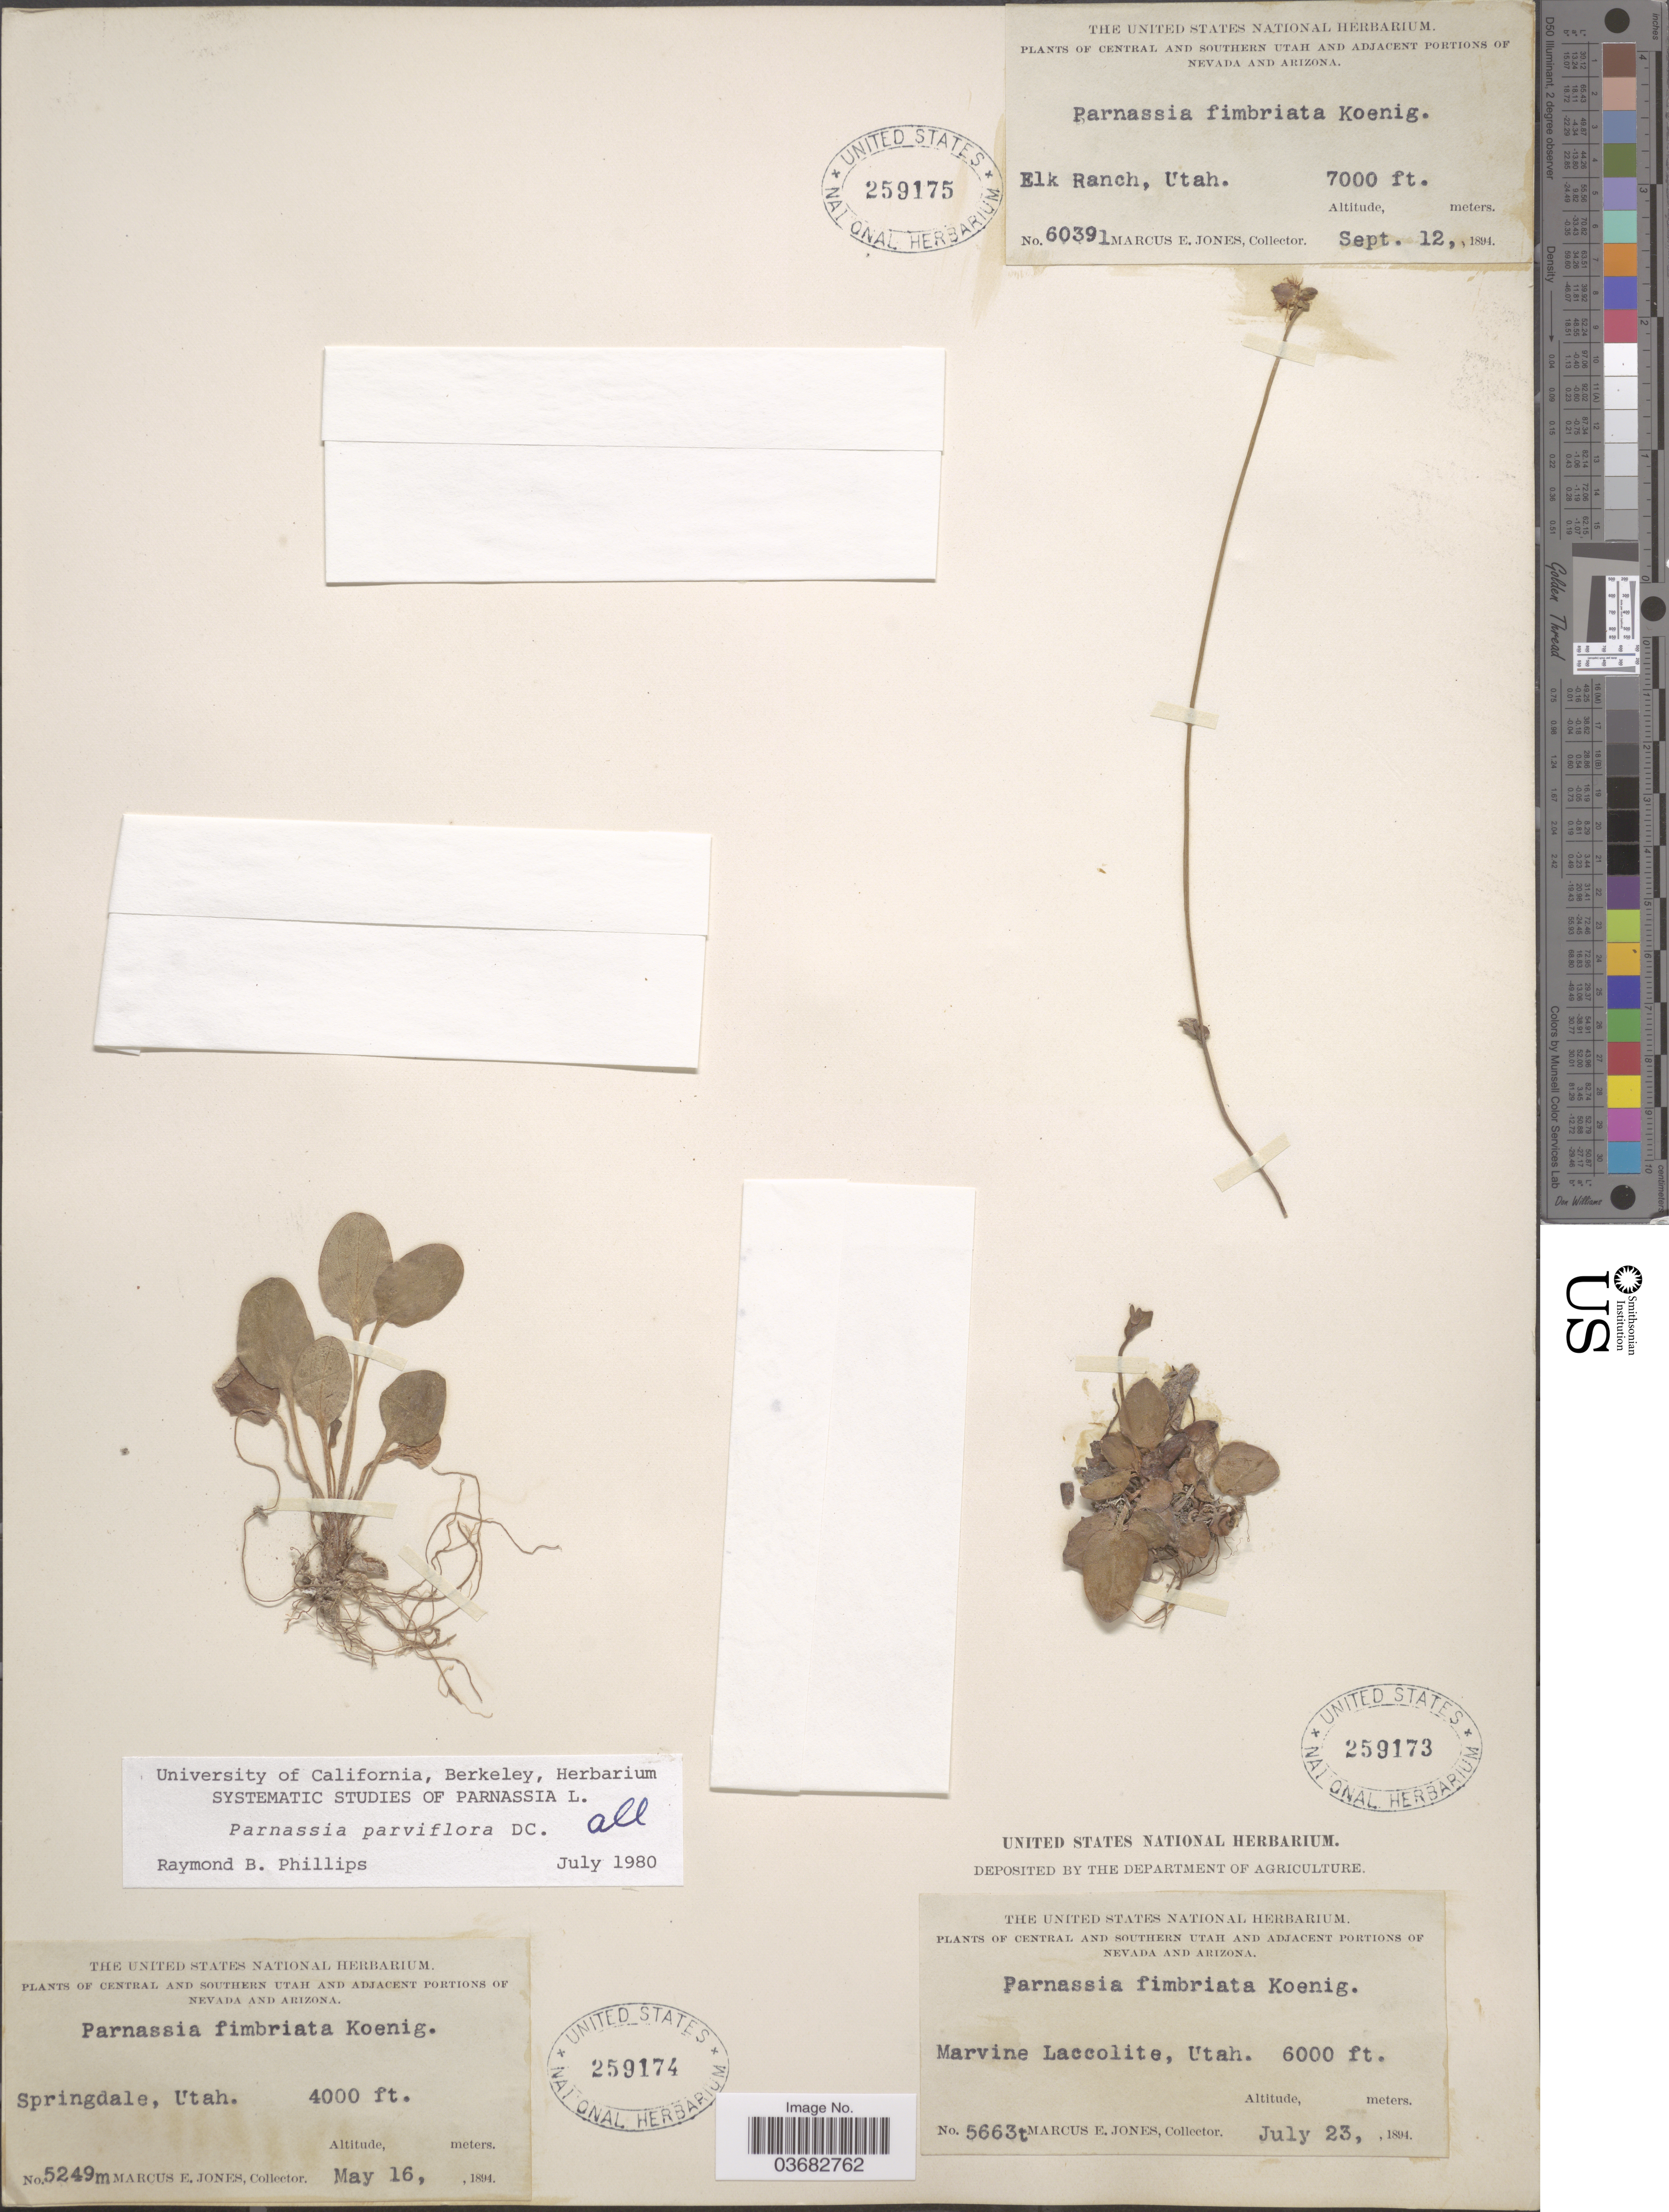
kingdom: Plantae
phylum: Tracheophyta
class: Magnoliopsida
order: Celastrales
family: Parnassiaceae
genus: Parnassia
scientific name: Parnassia parviflora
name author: DC.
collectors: M. E. Jones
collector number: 5249m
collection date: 1894-05-16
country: United States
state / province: Utah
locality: Central and Southern Utah. Springdale.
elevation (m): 1219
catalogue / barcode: US 259174-2